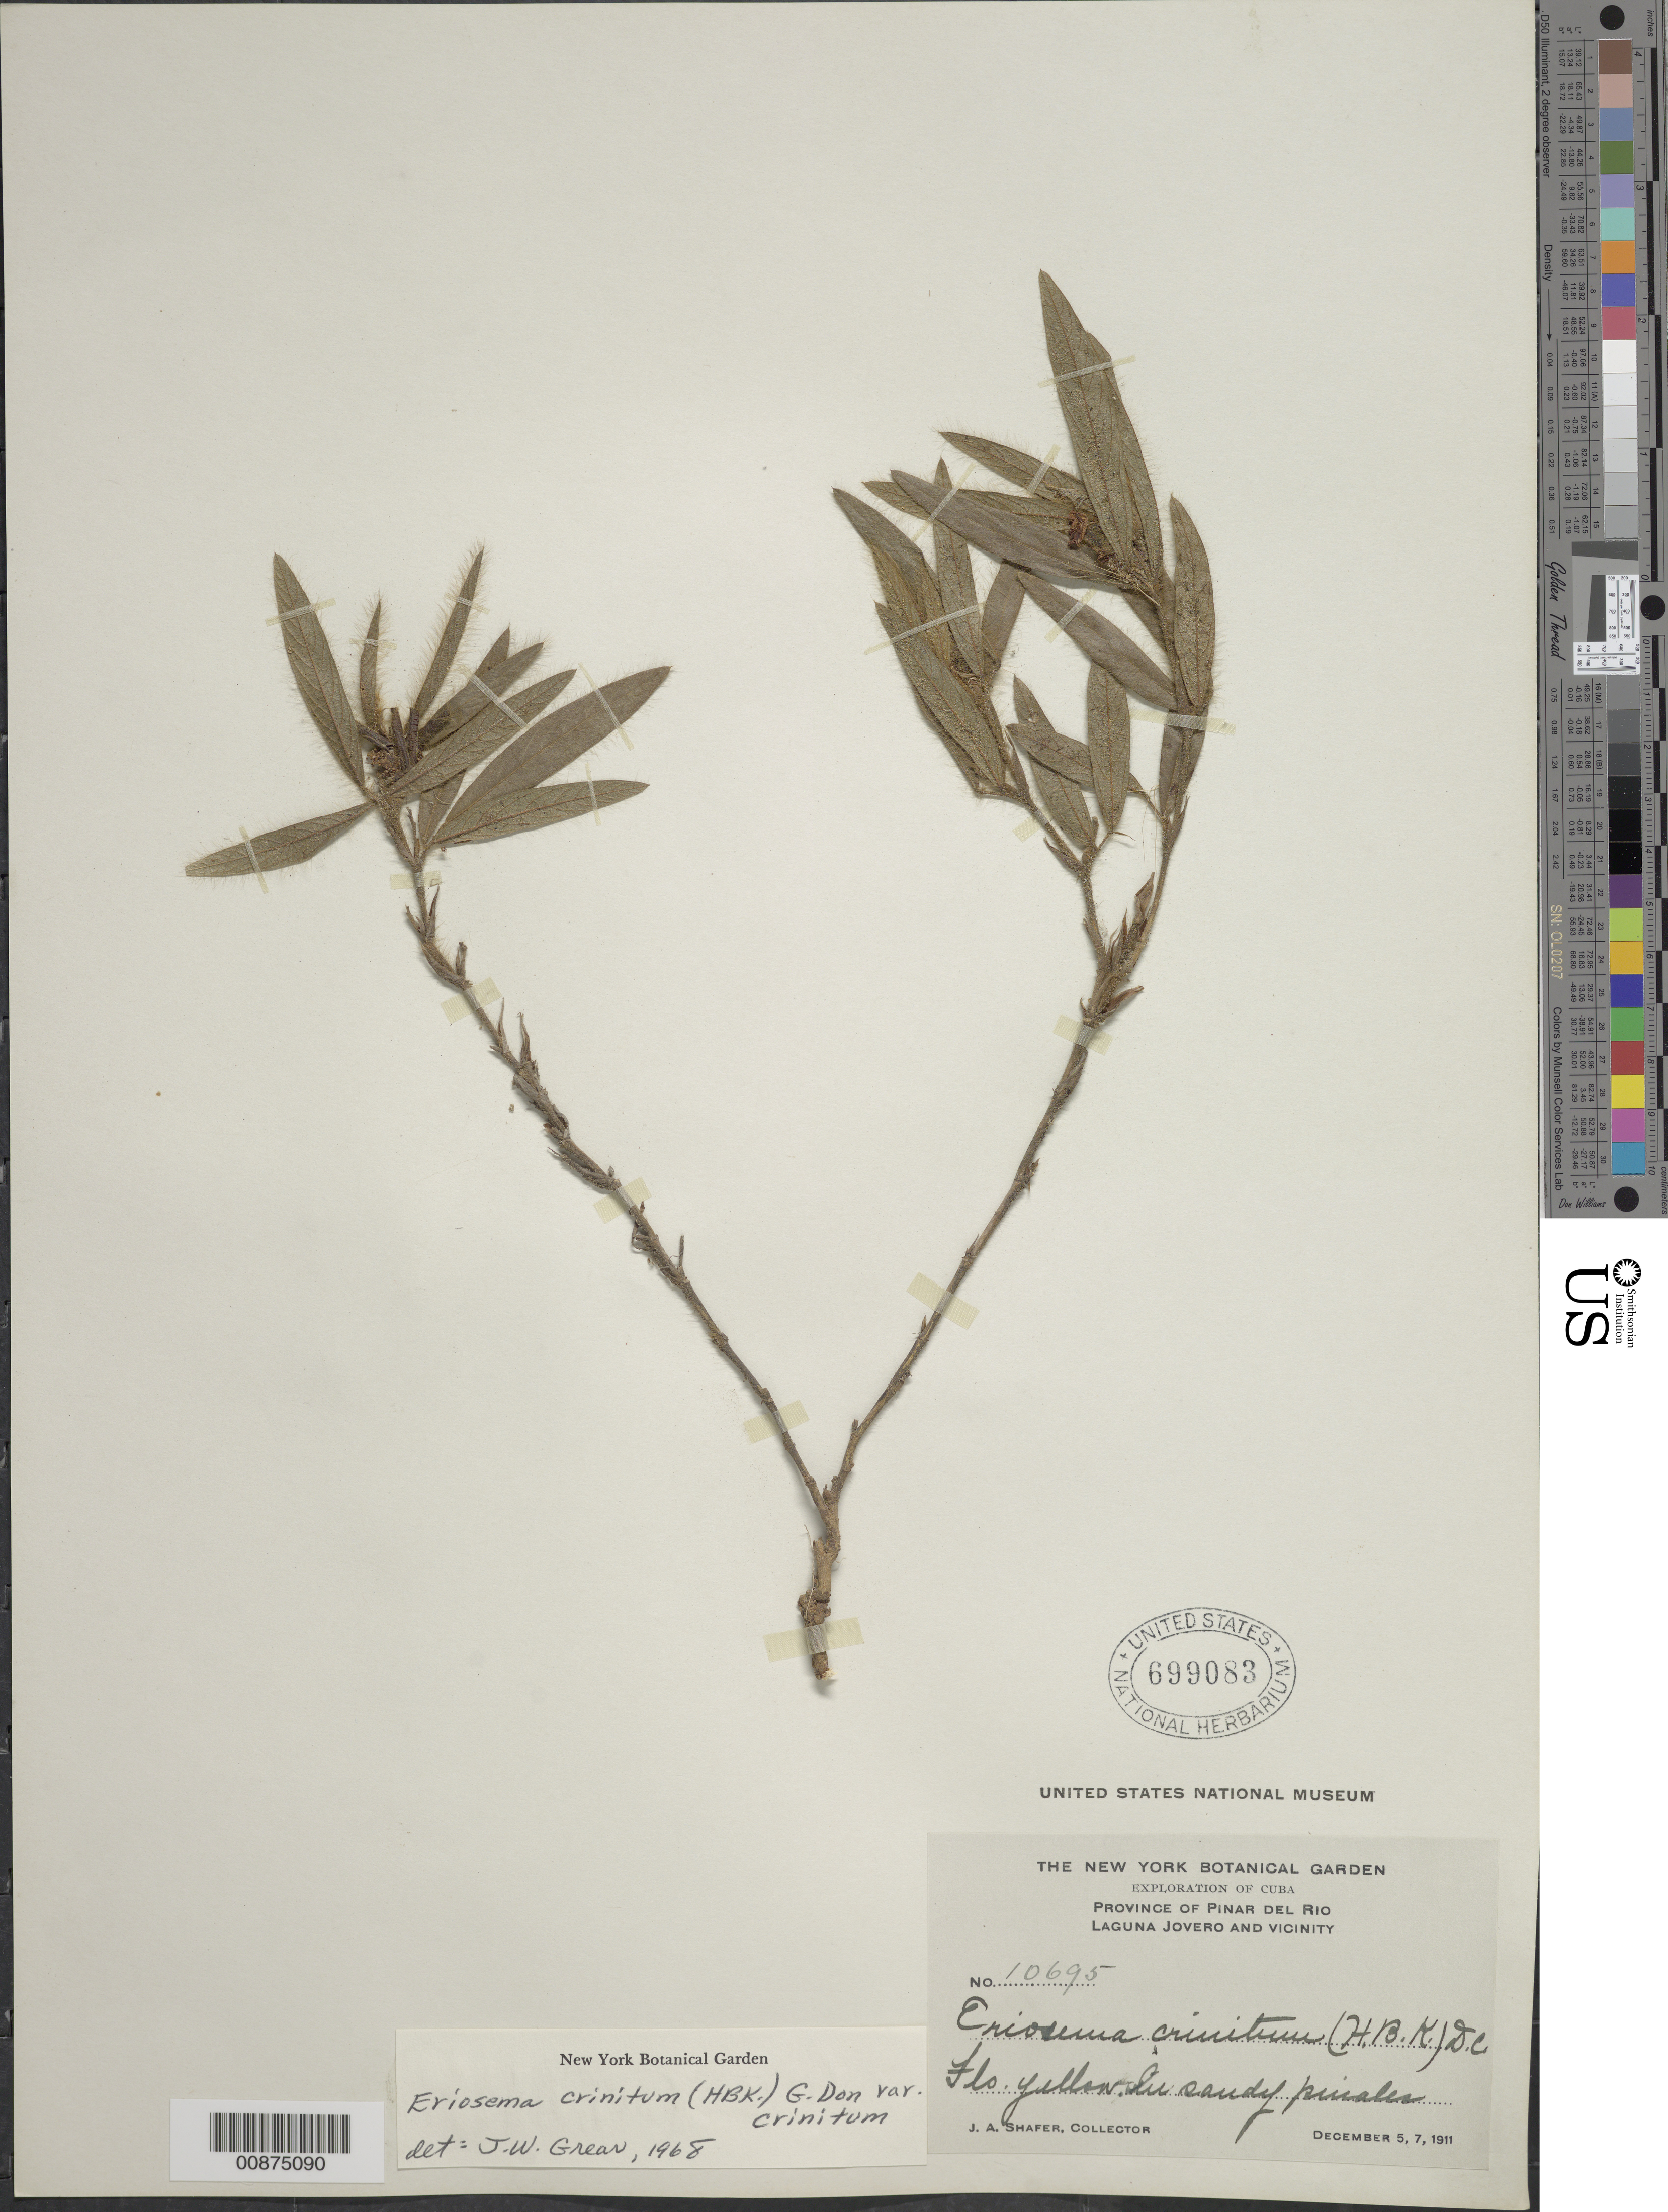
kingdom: Plantae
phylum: Tracheophyta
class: Magnoliopsida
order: Fabales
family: Fabaceae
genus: Eriosema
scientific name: Eriosema crinitum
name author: (Kunth) G. Don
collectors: J. A. Shafer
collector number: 10695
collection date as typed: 05 Dec 1911 to 07 Dec 1911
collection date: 1911-12-05/1911-12-07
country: Cuba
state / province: Pinar del Rio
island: Cuba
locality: Laguna Jovero and vicinity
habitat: In sandy pinales.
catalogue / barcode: US 699083